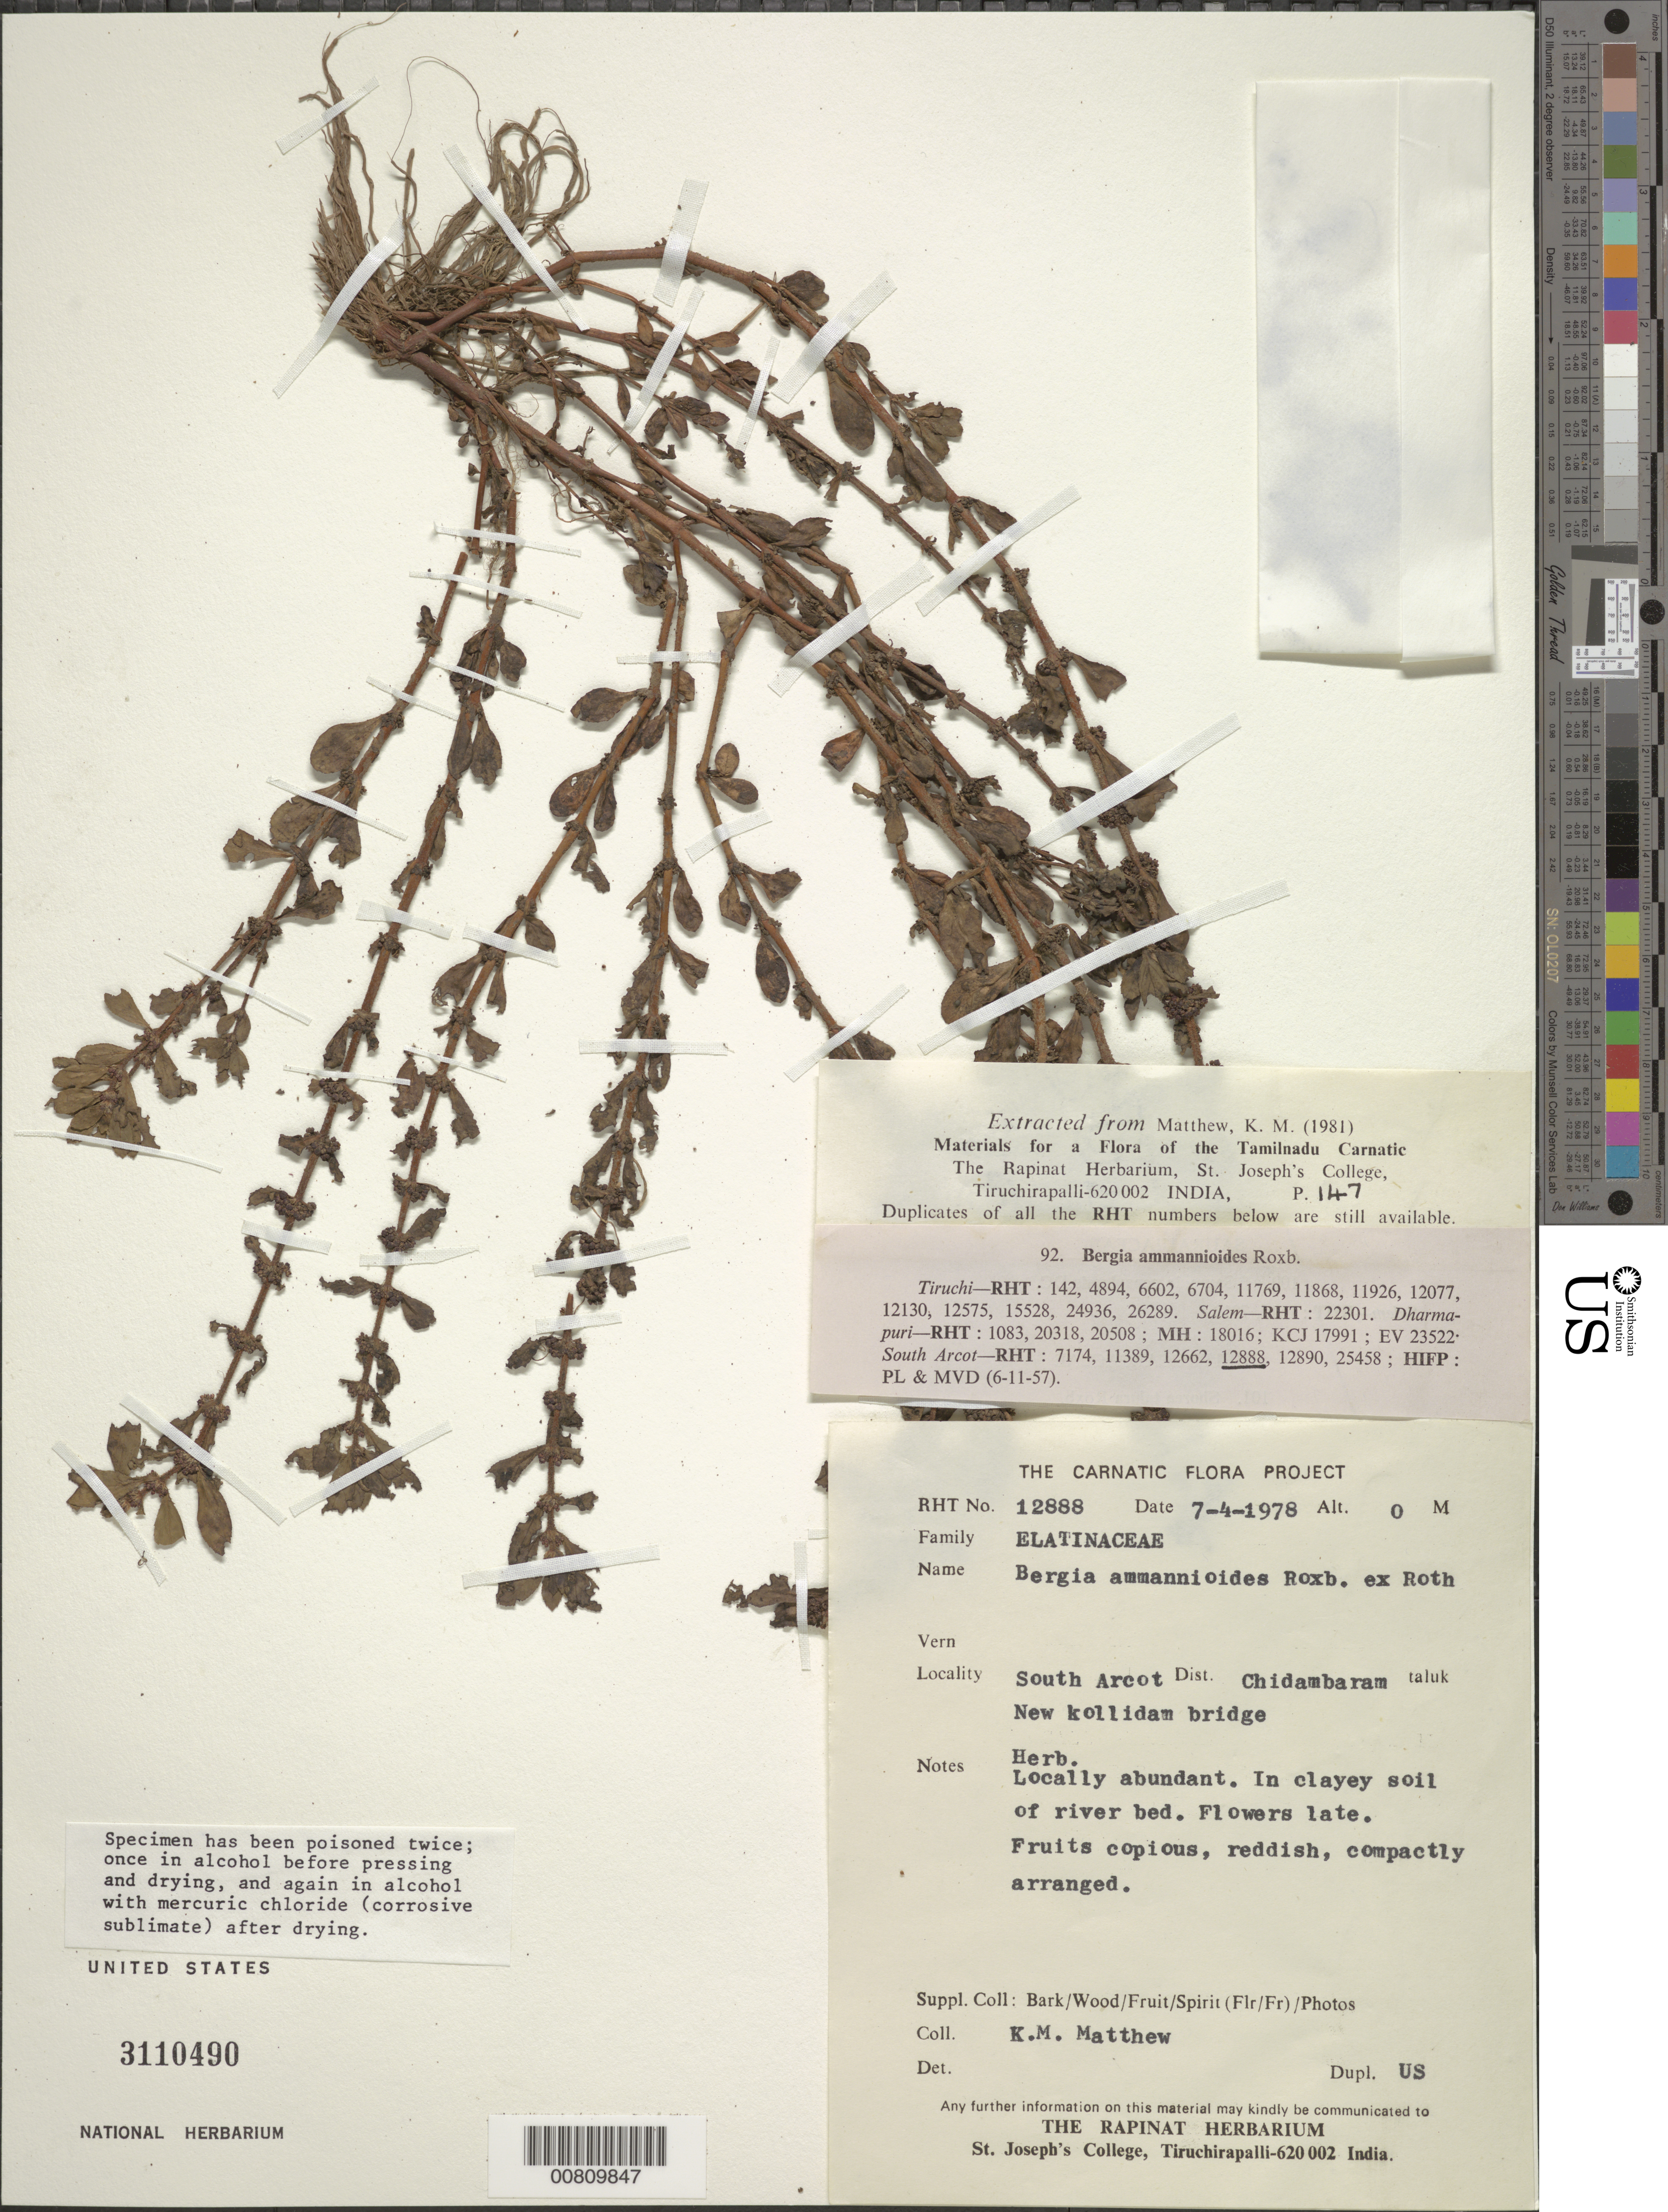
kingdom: Plantae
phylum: Tracheophyta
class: Magnoliopsida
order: Malpighiales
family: Elatinaceae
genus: Bergia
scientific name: Bergia ammannioides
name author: Roxb.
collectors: K. M. Matthew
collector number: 12888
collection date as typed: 07 Apr 1978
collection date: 1978-04-07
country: India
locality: Carnatic, South Arcot, Chidambaram, New Kollidam bridge.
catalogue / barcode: US 3110490